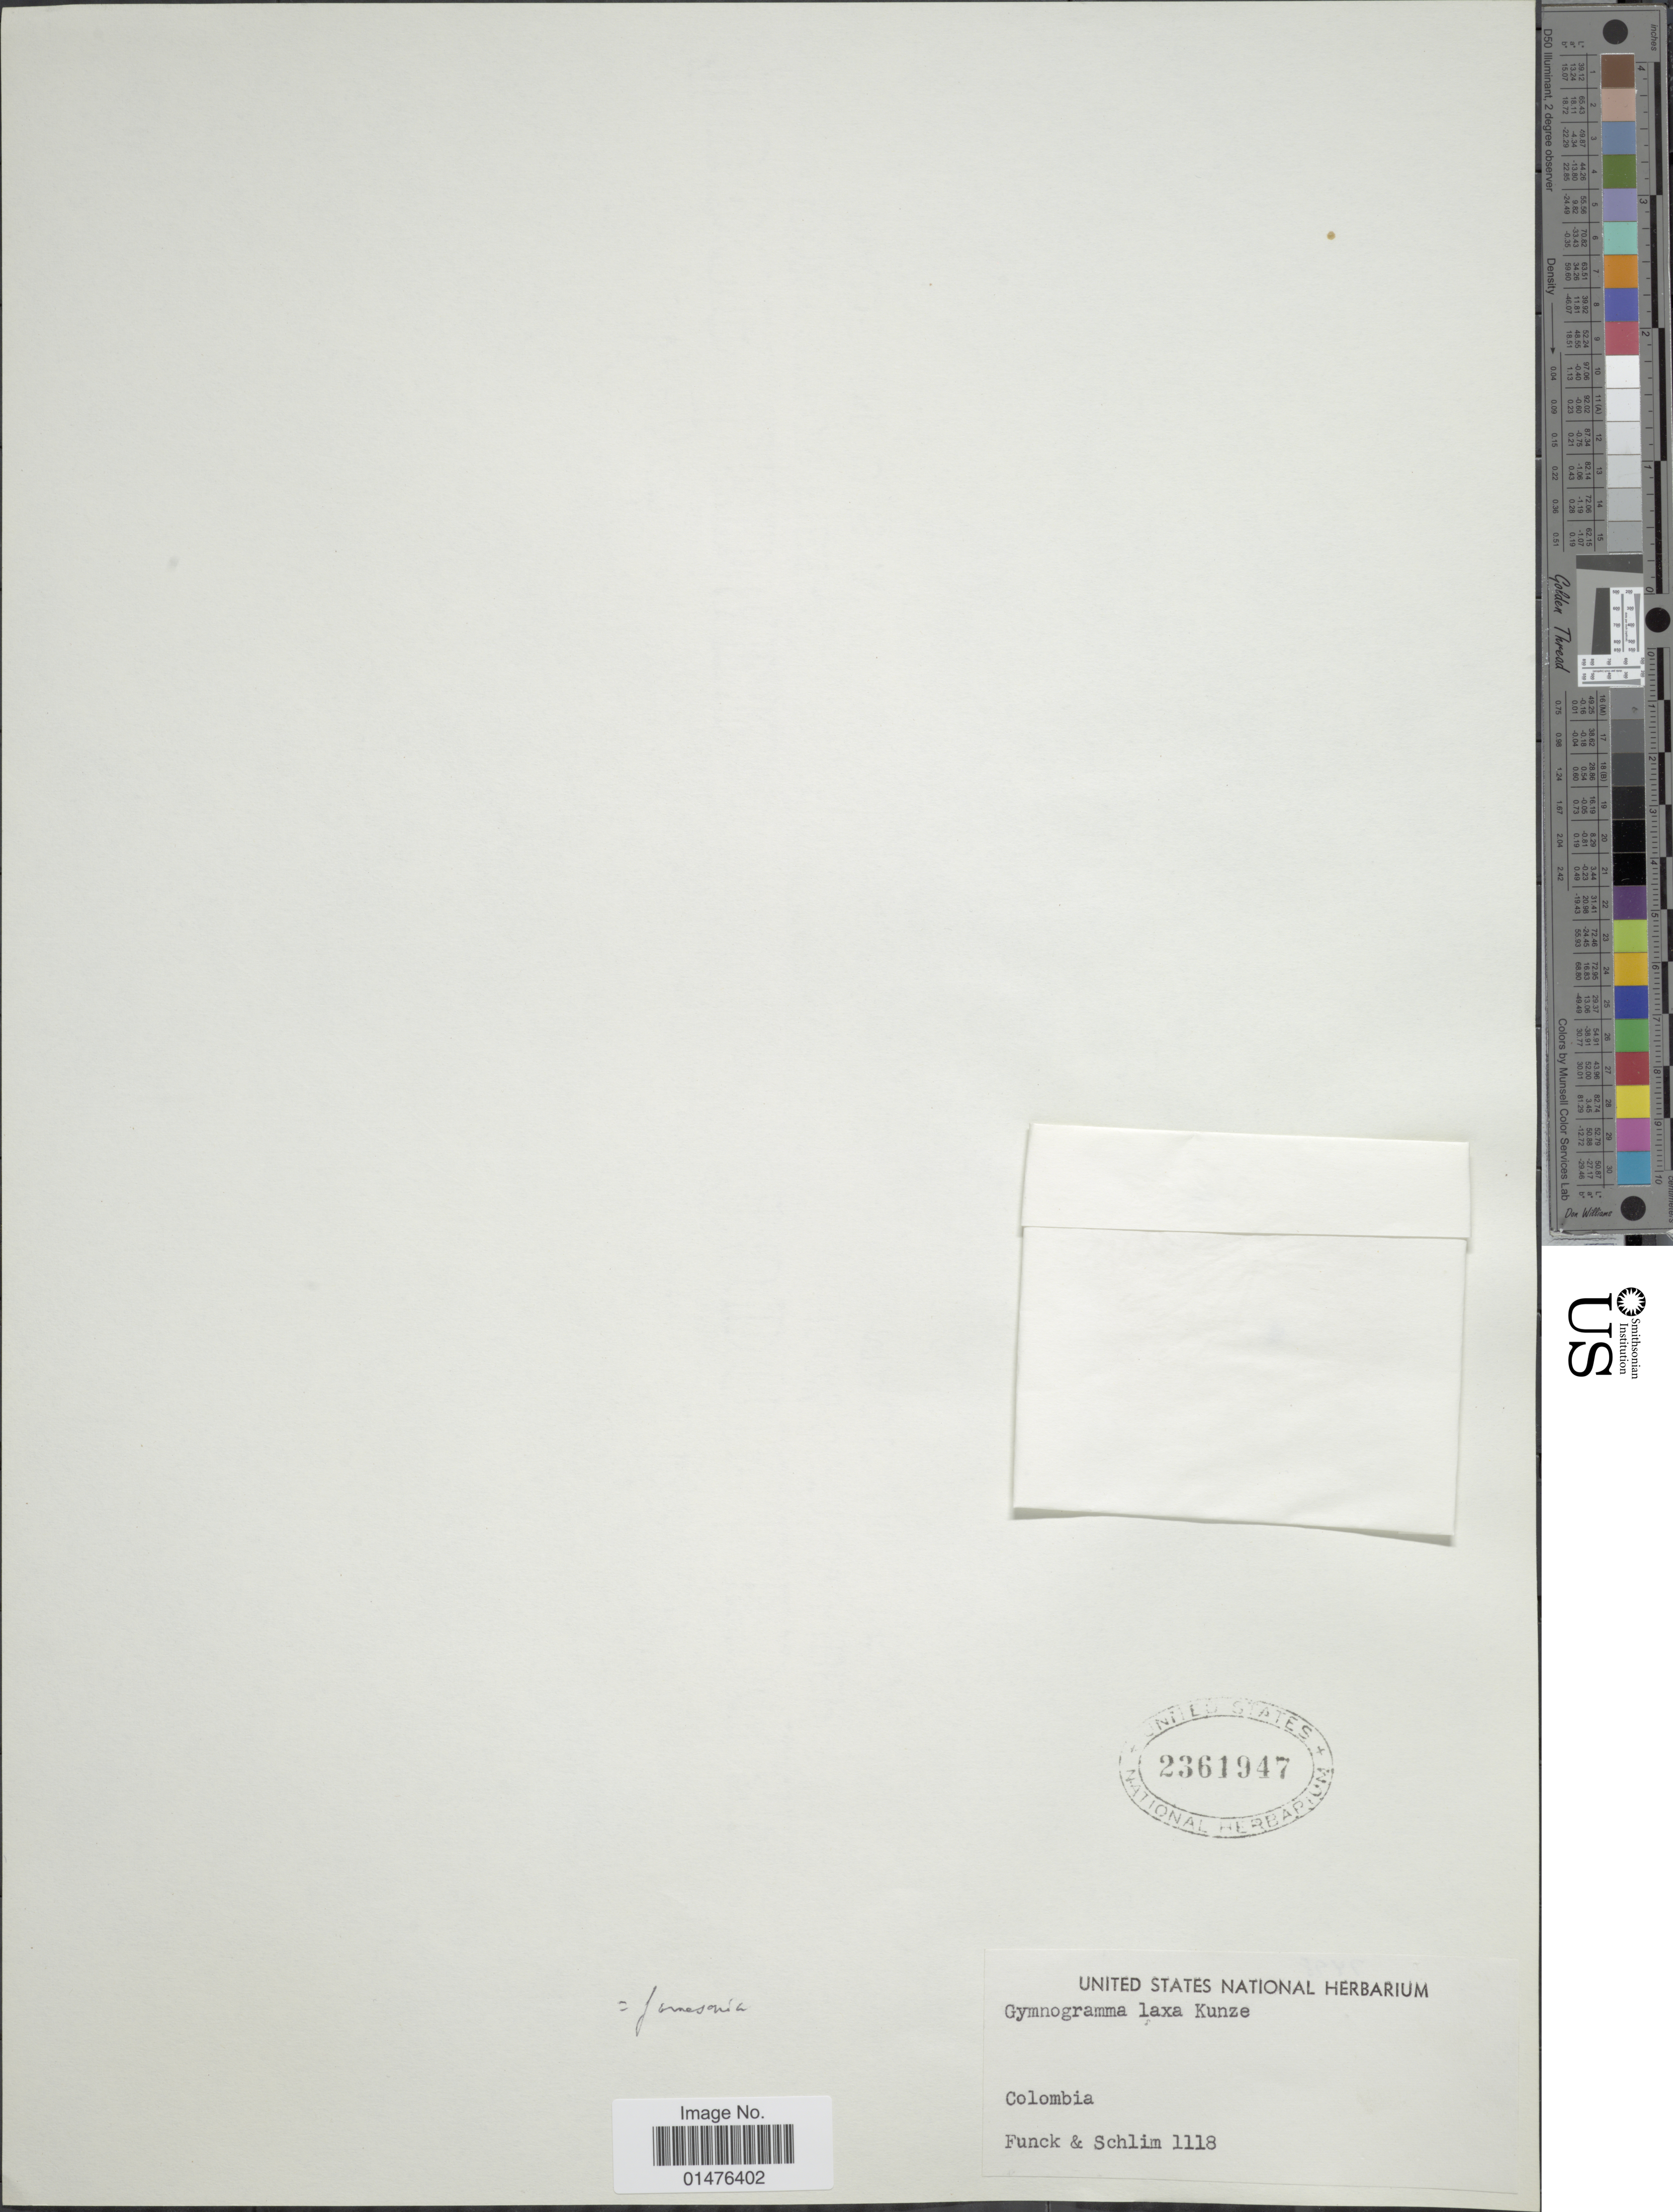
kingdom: Plantae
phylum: Tracheophyta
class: Polypodiopsida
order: Polypodiales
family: Pteridaceae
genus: Jamesonia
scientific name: Jamesonia laxa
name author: Kunze ex Kuhn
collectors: -. Funck & L. Schlim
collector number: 1118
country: Colombia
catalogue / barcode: US 2361947